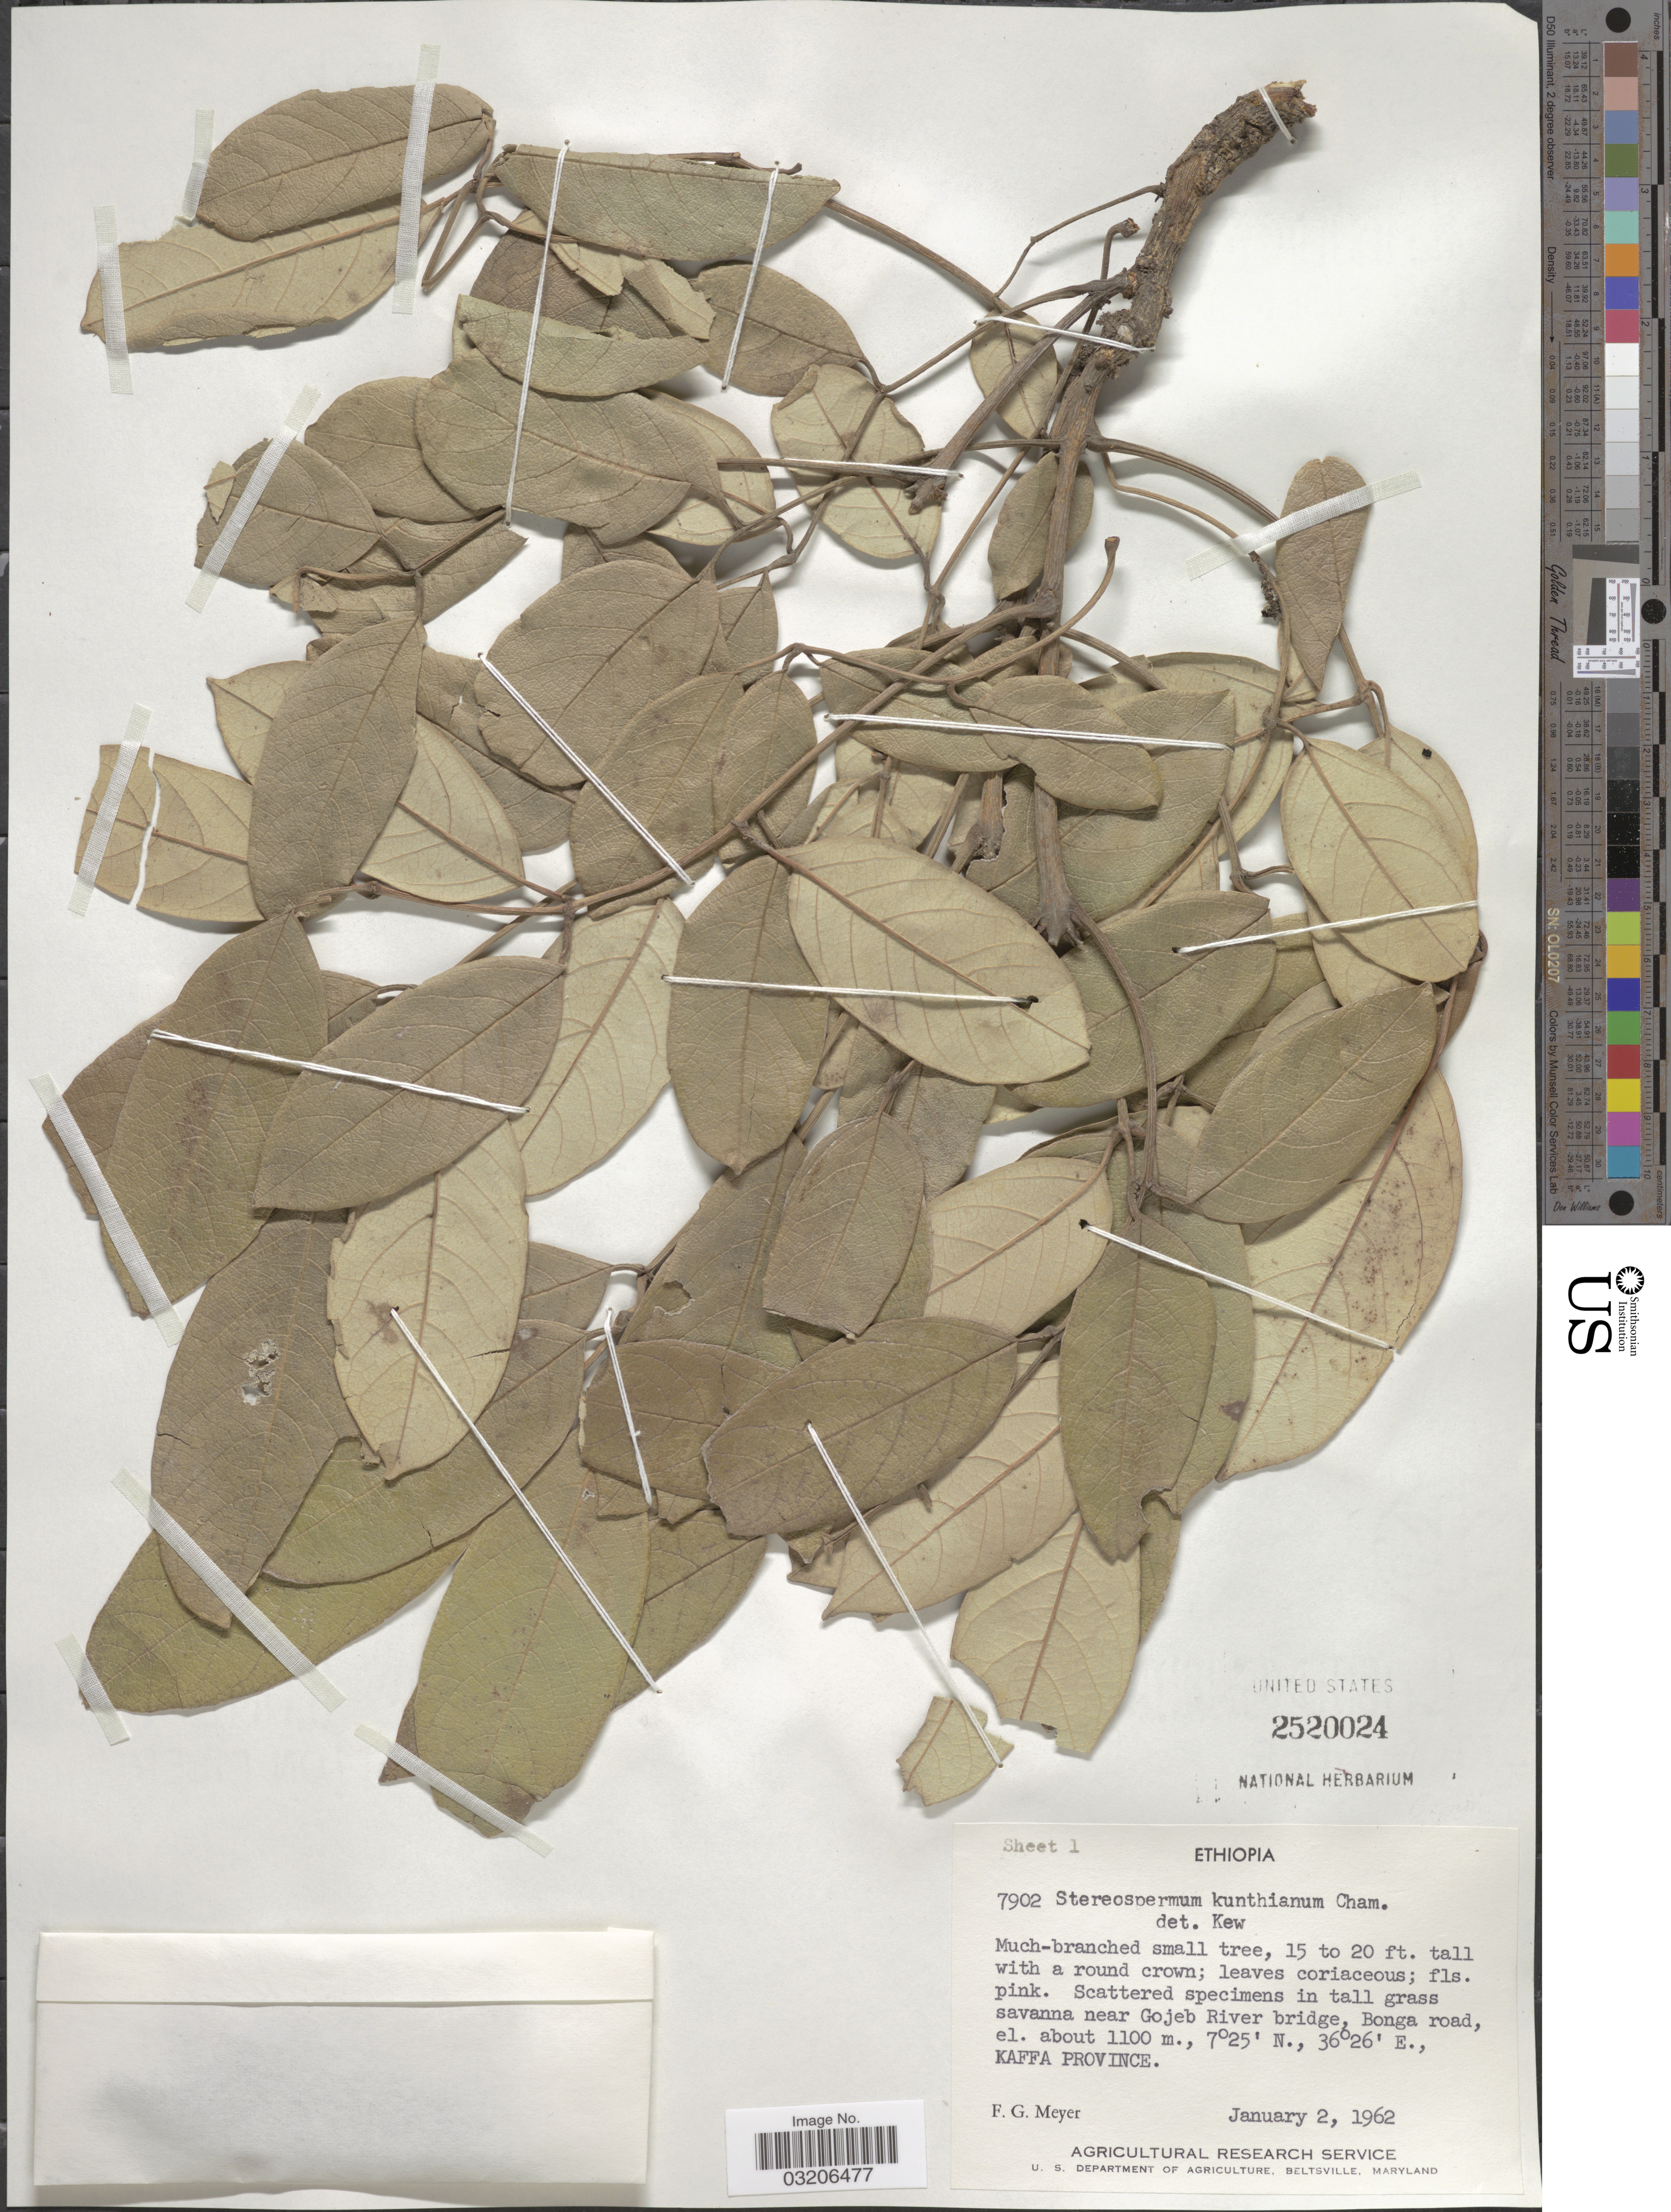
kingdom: Plantae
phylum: Tracheophyta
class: Magnoliopsida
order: Lamiales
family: Bignoniaceae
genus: Stereospermum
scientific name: Stereospermum kunthianum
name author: Cham.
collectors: F. G. Meyer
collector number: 7902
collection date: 1962-01-02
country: Ethiopia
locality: Savanna near Gojeb River bridge, Bonga road, Kaffa Province.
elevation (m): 1100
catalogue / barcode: US 2520024